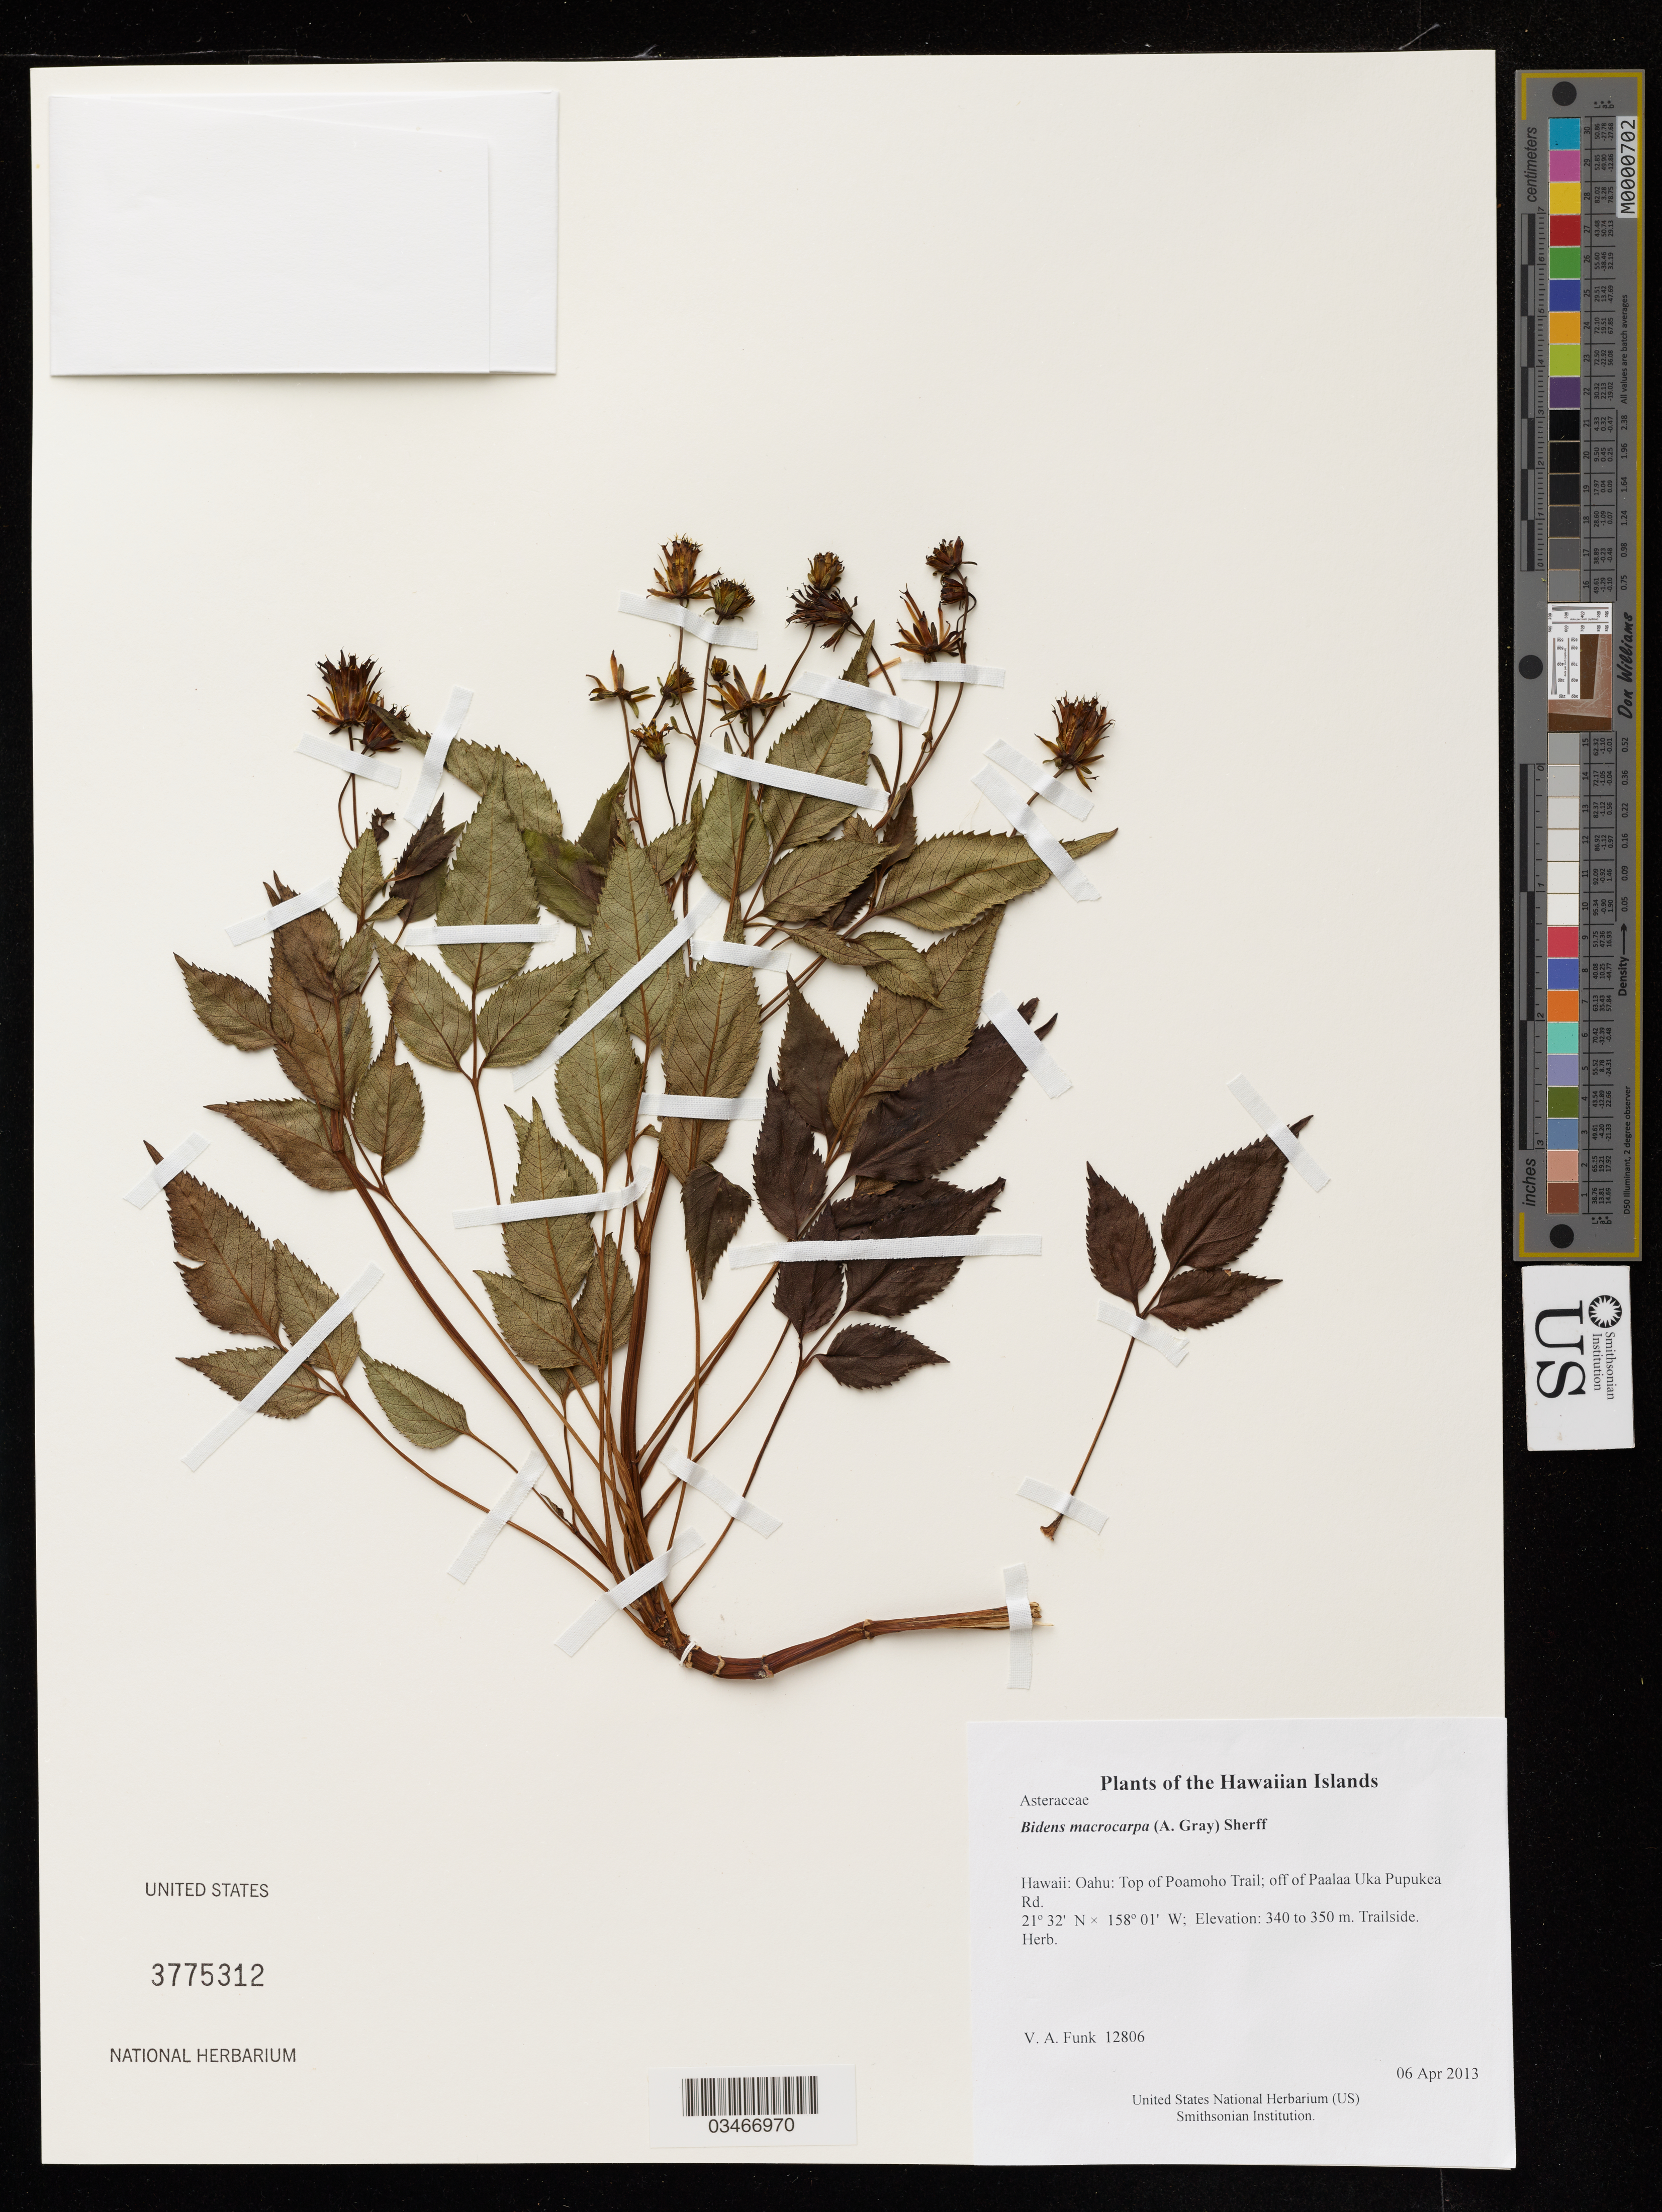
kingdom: Plantae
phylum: Tracheophyta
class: Magnoliopsida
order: Asterales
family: Asteraceae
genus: Bidens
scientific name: Bidens macrocarpa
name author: (A. Gray) Sherff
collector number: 12806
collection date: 2013-04-06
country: United States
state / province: Hawaii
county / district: Honolulu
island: Oahu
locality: Wahiawa, Top of Poamoho Trail; off of Paalaa Uka Pupukea Rd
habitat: Trailside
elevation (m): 340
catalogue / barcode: US 3775312